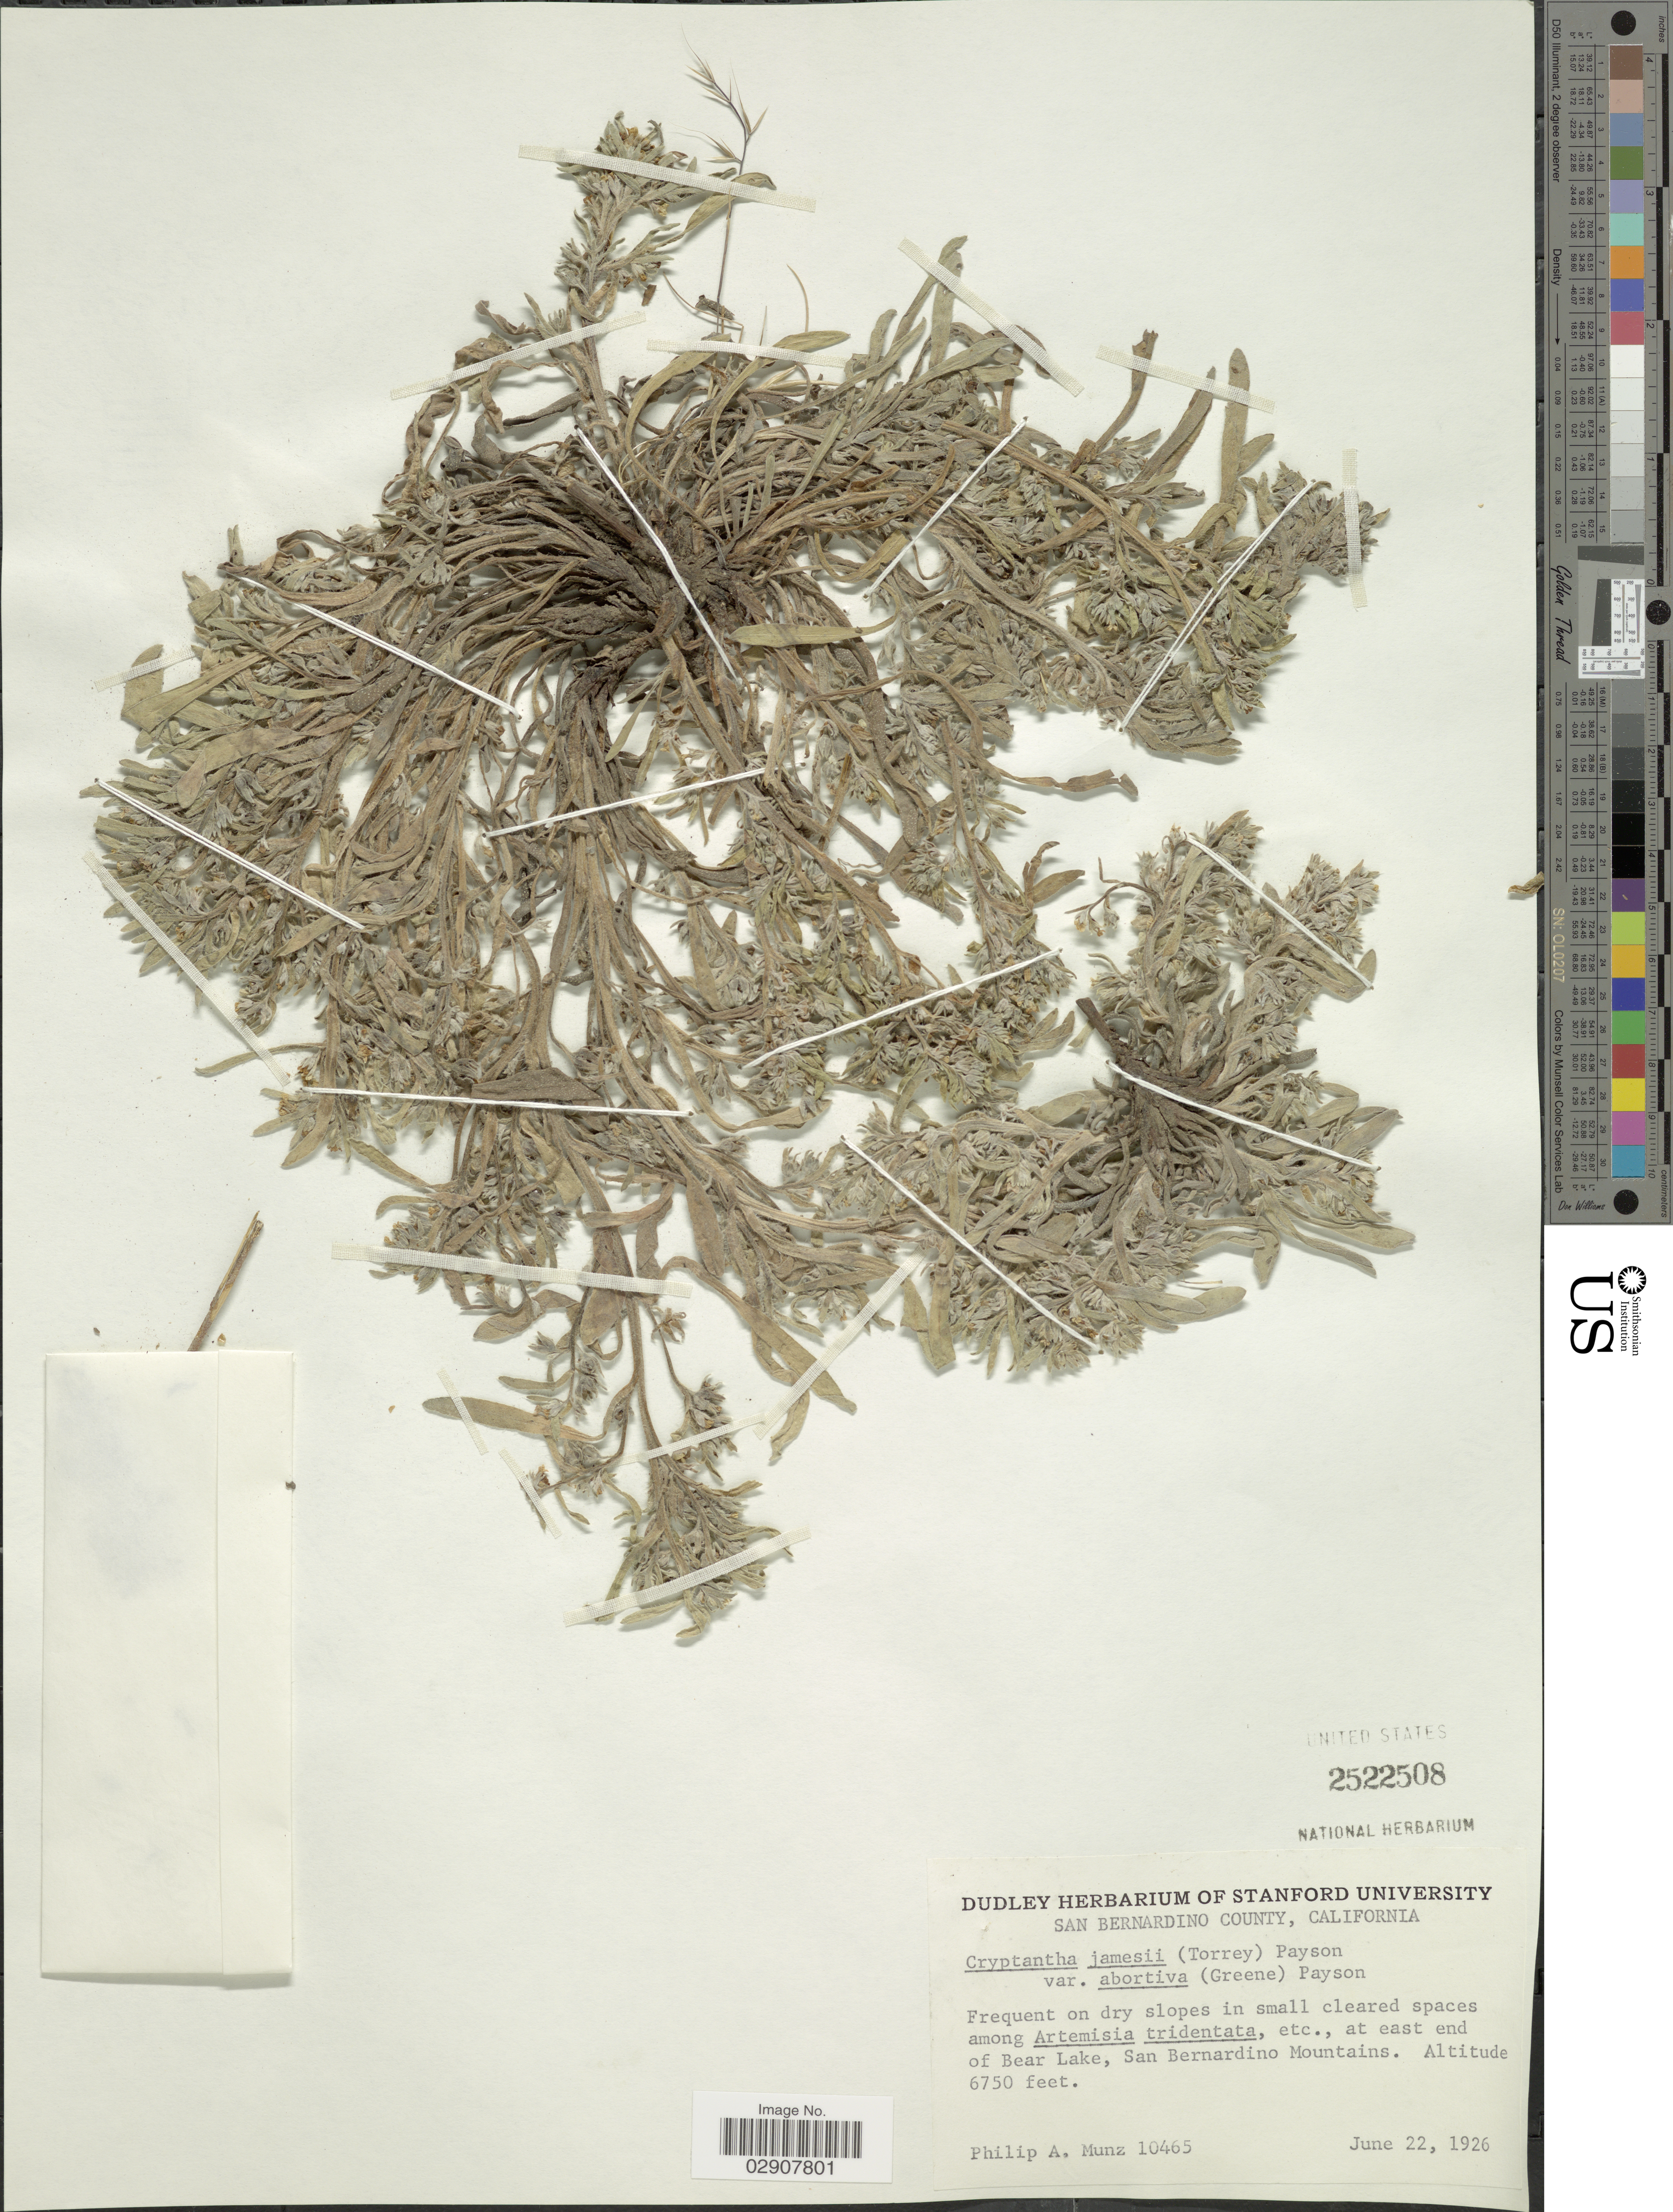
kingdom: Plantae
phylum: Tracheophyta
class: Magnoliopsida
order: Boraginales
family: Boraginaceae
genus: Cryptantha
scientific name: Cryptantha jamesii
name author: (Torr.) Payson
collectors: P. A. Munz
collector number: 10465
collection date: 1926-06-22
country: United States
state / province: California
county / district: San Bernardino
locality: At east end of Bear Lake, San Bernardino Mountains. San Bernardino County, California.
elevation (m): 2057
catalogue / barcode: US 2525508